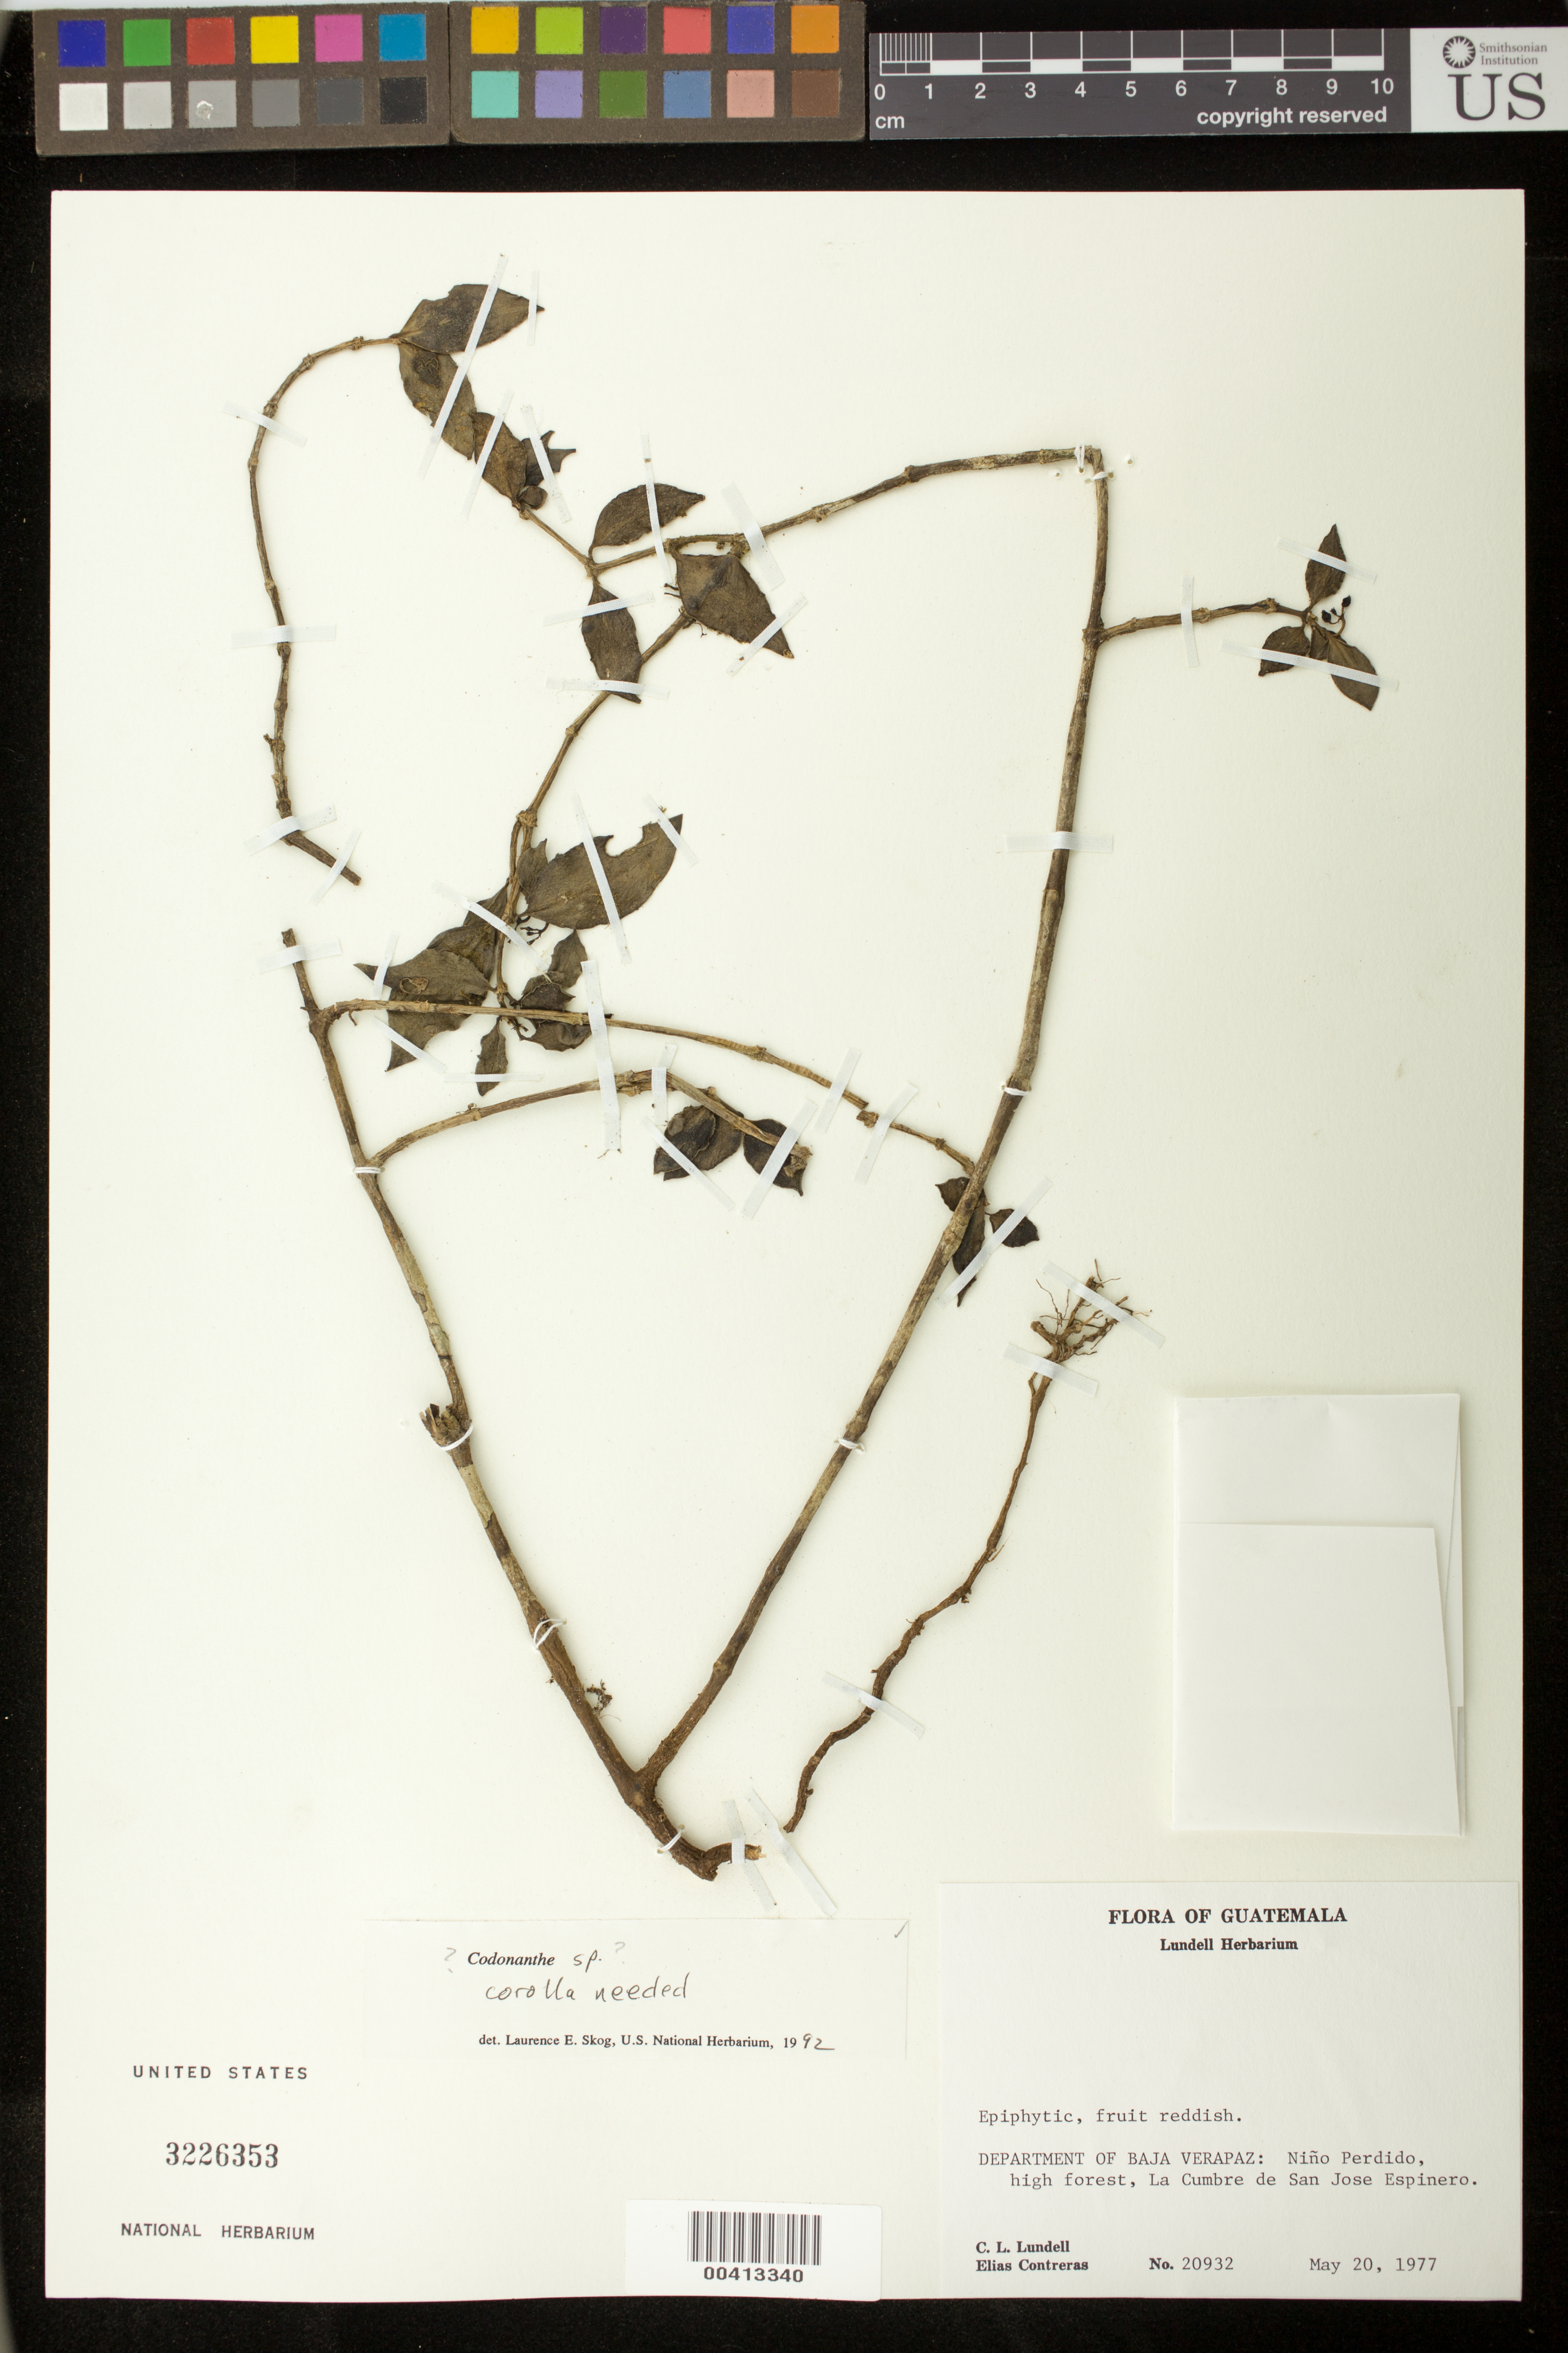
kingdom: Plantae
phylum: Tracheophyta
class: Magnoliopsida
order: Lamiales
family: Gesneriaceae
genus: Codonanthe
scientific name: Codonanthe sp.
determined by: Skog, Laurence E.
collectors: C. L. Lundell & E. Contreras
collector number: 20932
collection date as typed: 20 May 1977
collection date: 1977-05-20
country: Guatemala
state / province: Baja Verapaz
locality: La Cumbre de San Jose Espinero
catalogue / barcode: US 3226353